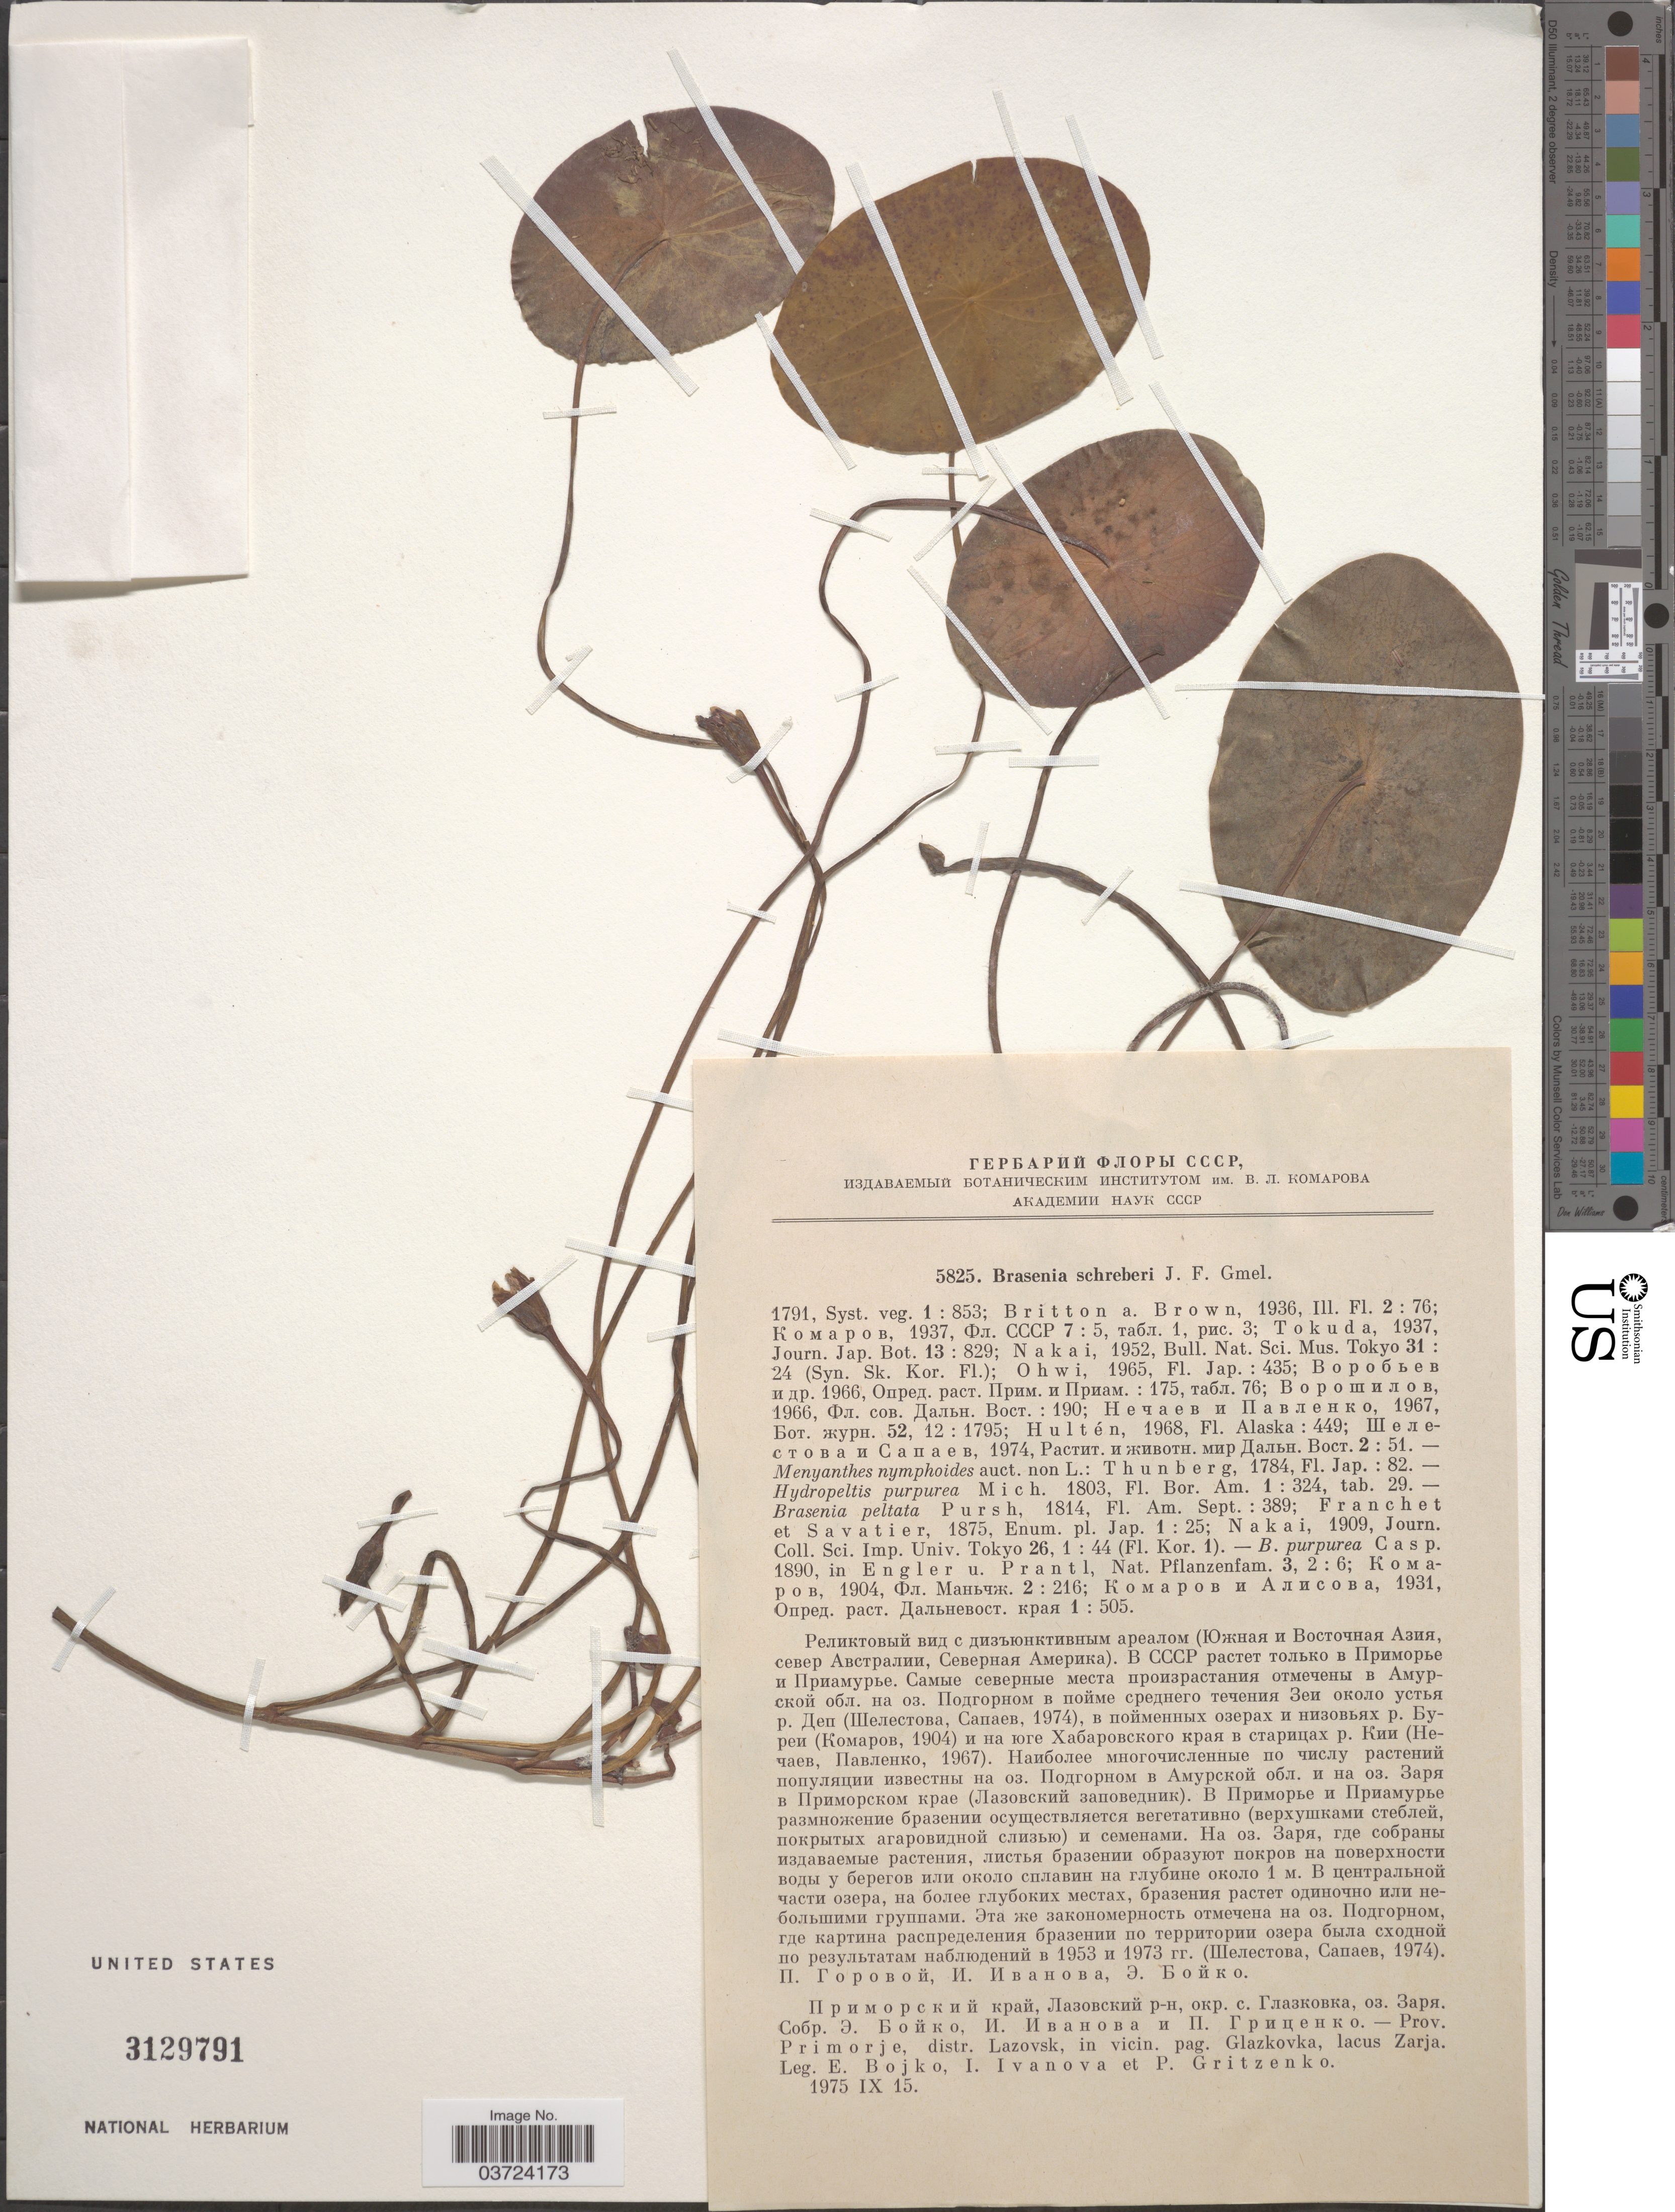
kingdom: Plantae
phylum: Tracheophyta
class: Magnoliopsida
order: Nymphaeales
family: Cabombaceae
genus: Brasenia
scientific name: Brasenia schreberi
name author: J.F. Gmel.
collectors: E. Bojko, I. Ivanova & P. Gritzenko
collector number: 5825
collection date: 1975-09-15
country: Croatia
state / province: Primorje-Gorski Kotar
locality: Prov. Primorje, distr. Lazovsk, in vicin. pag. Glazkovka, lacus Zarja.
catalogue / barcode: US 3129791